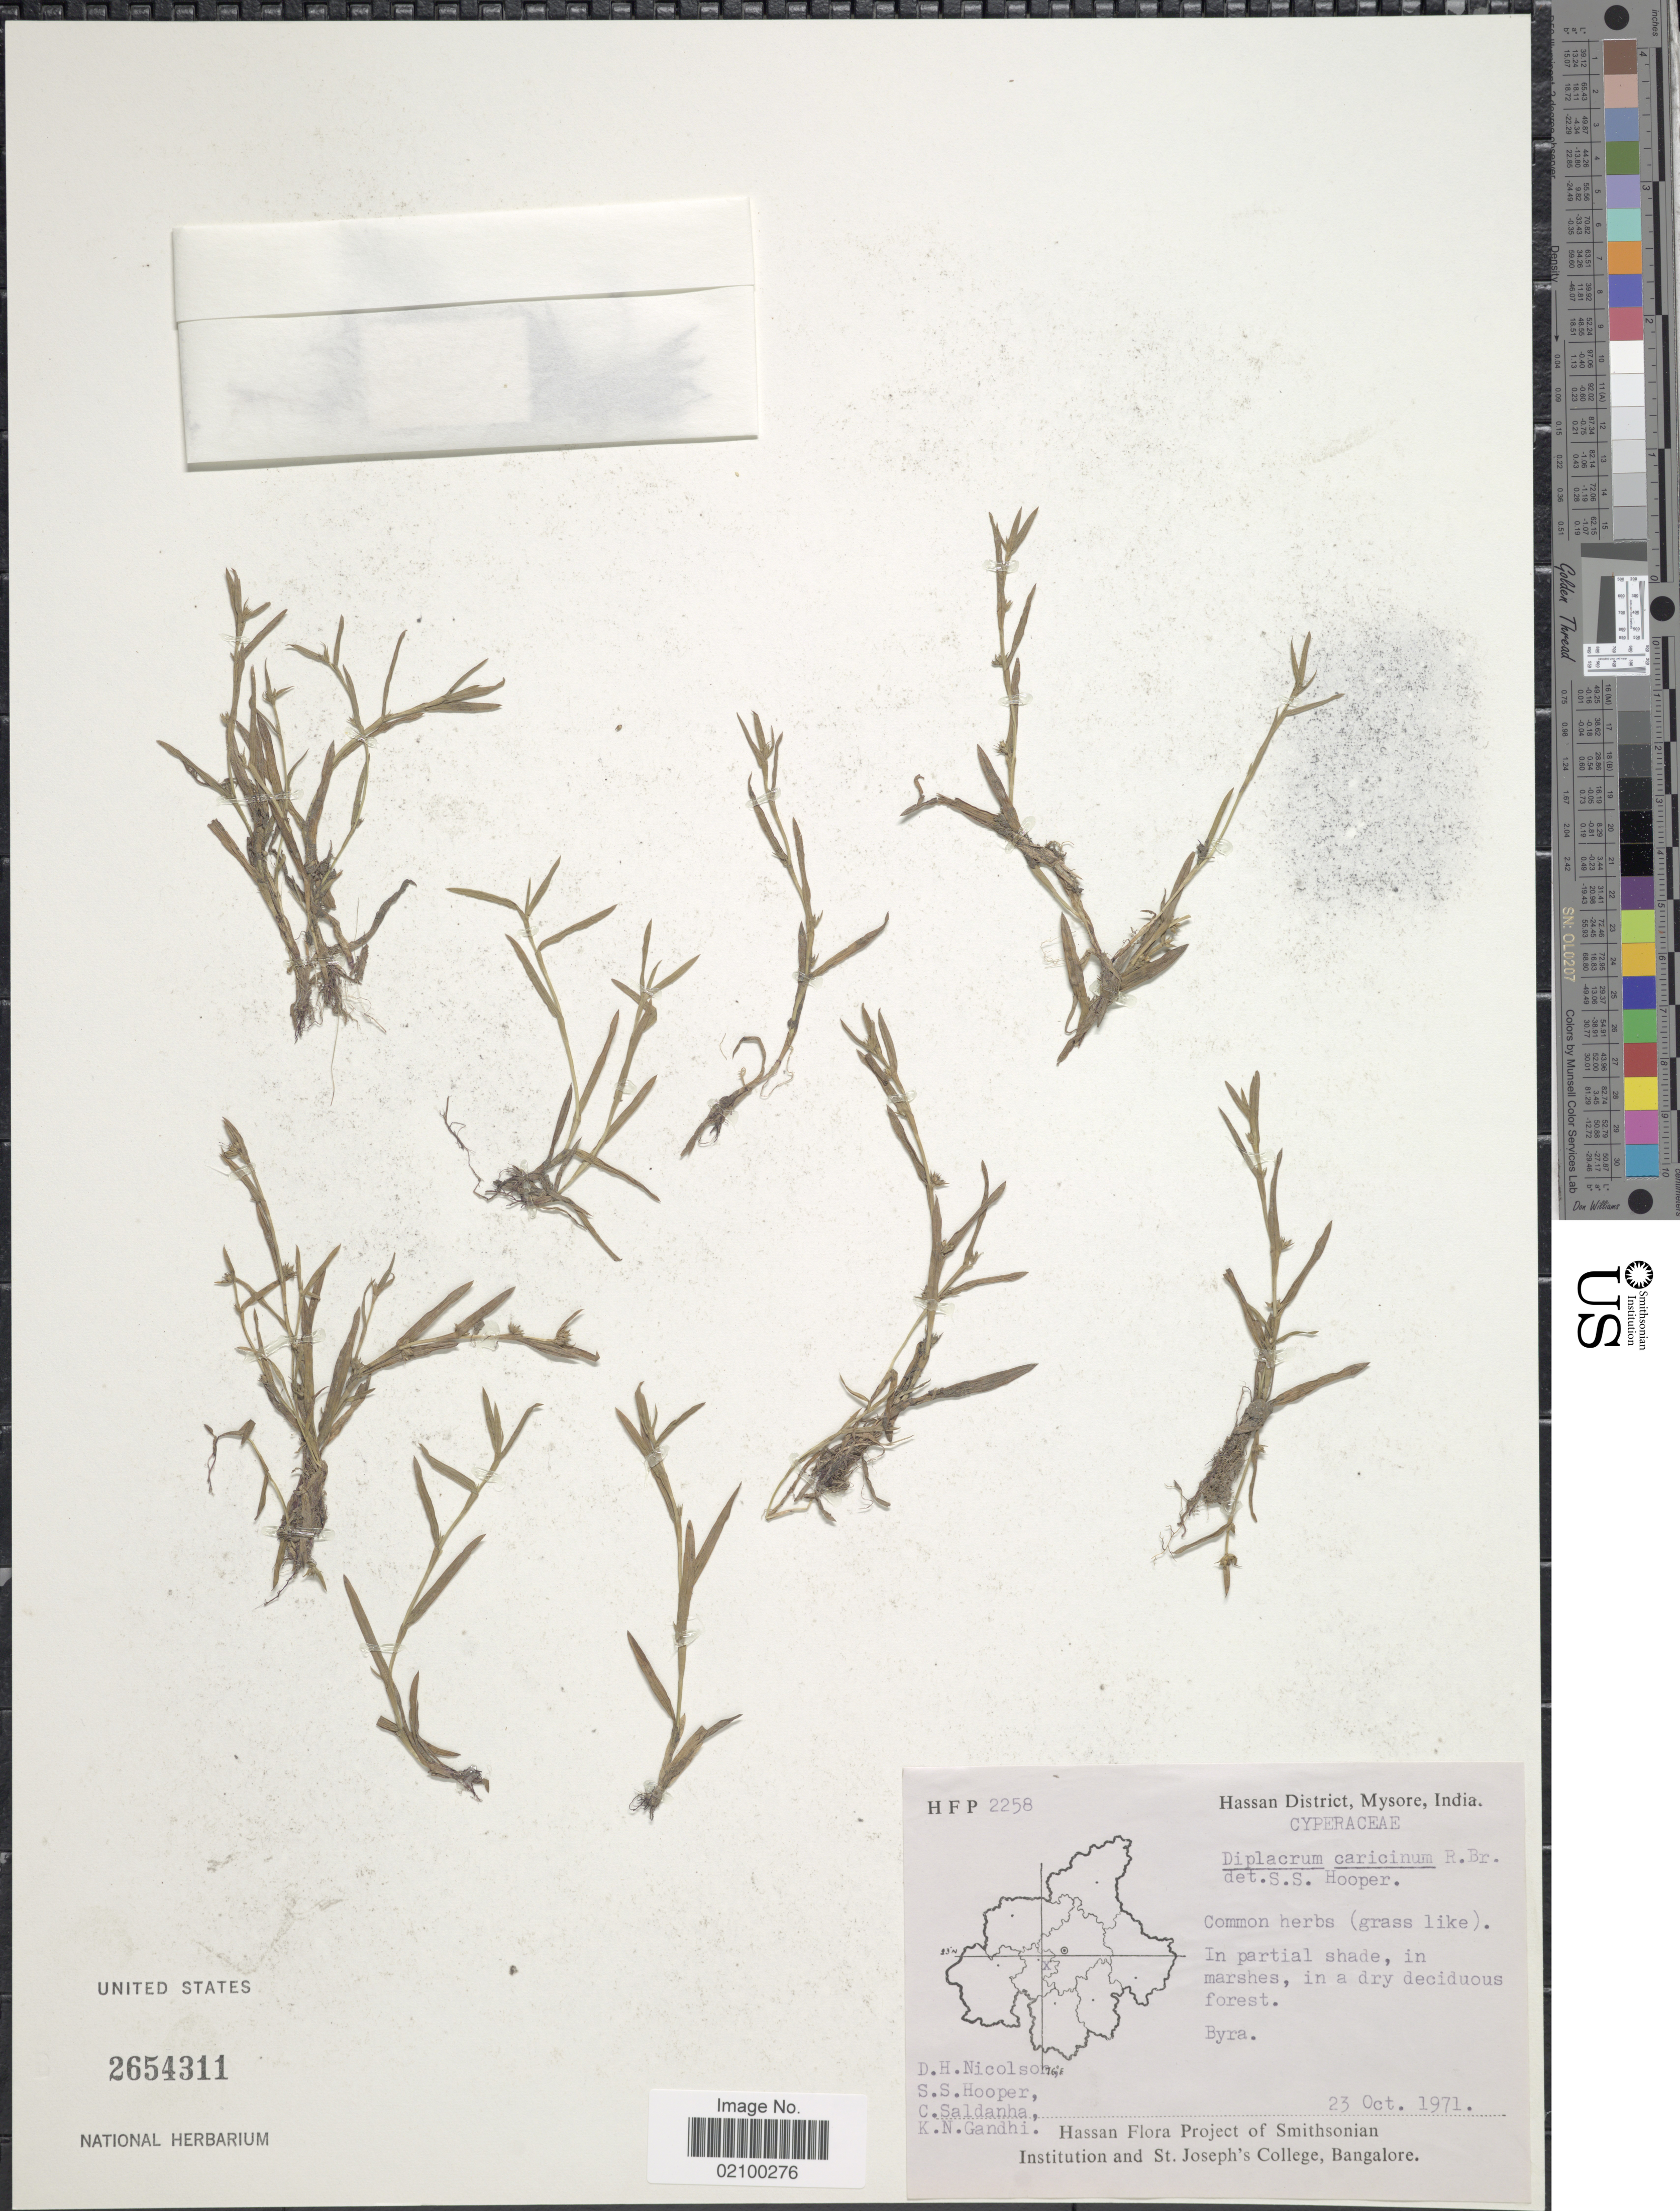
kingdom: Plantae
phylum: Tracheophyta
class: Liliopsida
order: Poales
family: Cyperaceae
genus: Diplacrum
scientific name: Diplacrum caricinum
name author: R. Br.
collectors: D. H. Nicolson, S. S. Hooper, C. Saldanha & K. N. Gandhi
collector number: HFP 2258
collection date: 1971-10-23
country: India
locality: Hassan District, Mysore, Byra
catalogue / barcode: US 2654311